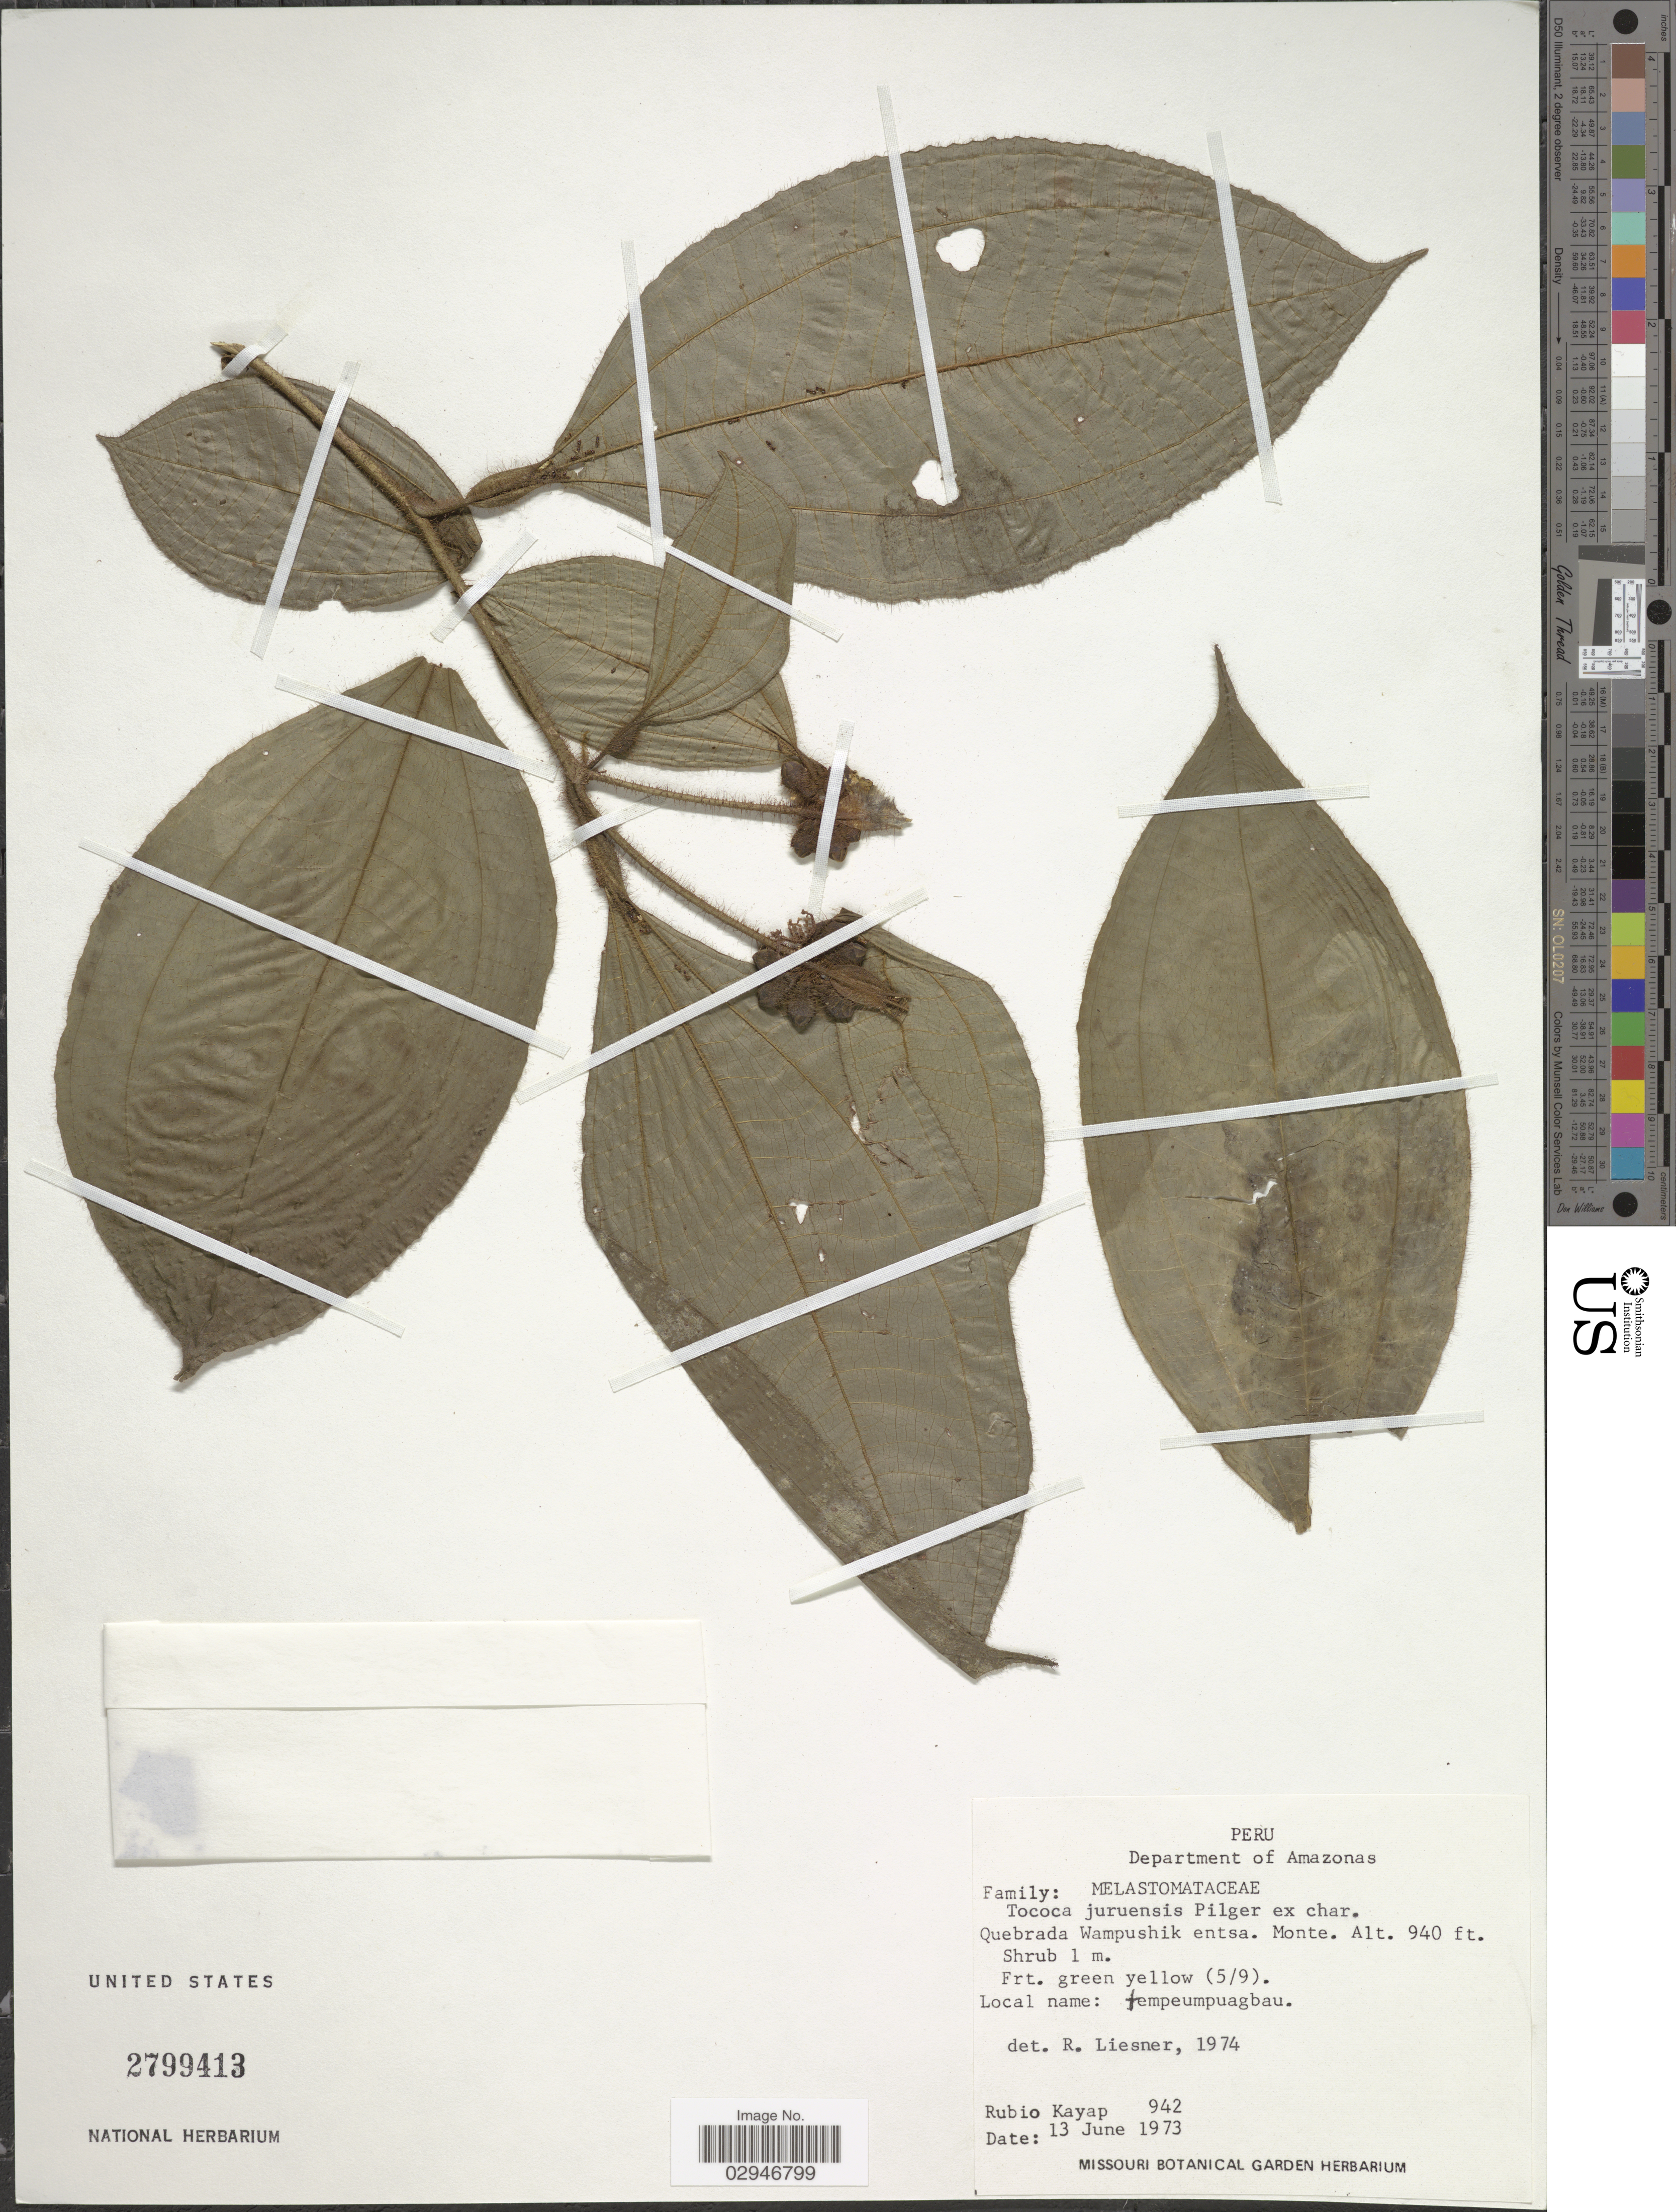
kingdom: Plantae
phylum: Tracheophyta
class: Magnoliopsida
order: Myrtales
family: Melastomataceae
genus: Tococa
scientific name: Tococa juruensis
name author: Pilg.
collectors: R. Kayap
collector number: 942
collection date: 1973-06-13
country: Peru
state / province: Amazonas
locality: Quebrada Wampushik entsa. Monte.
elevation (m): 287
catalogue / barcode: US 2799413